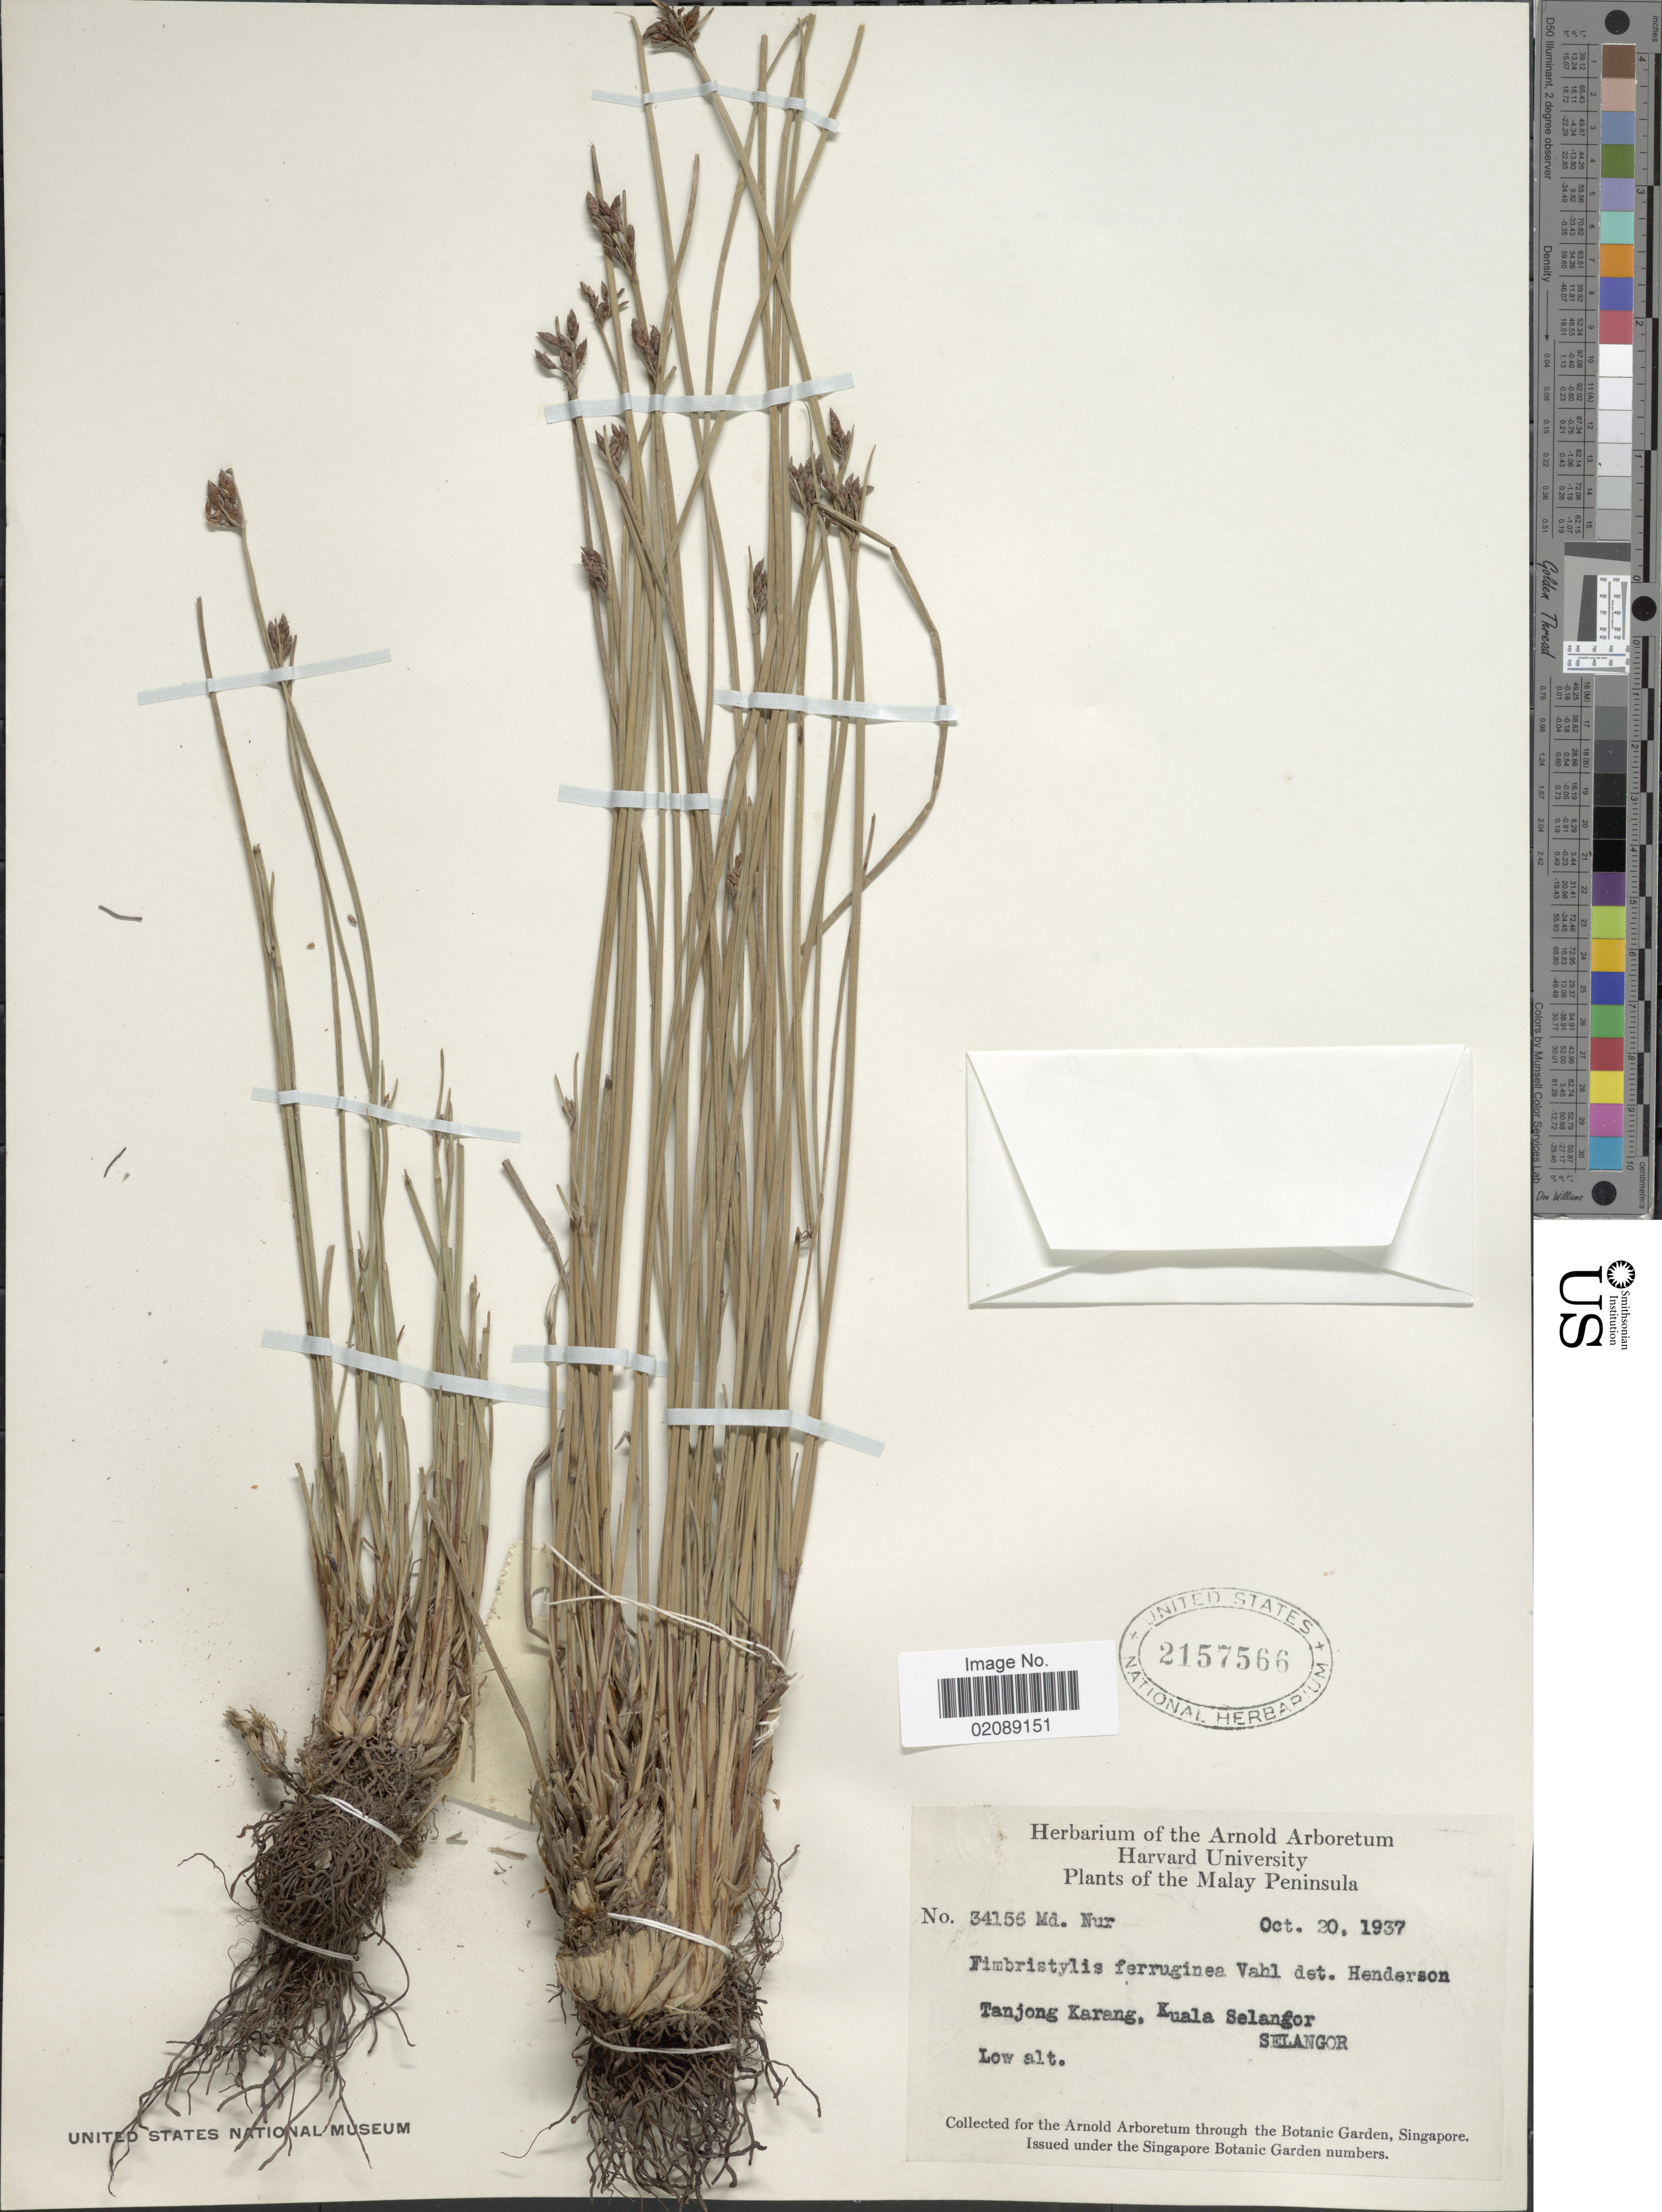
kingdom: Plantae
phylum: Tracheophyta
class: Liliopsida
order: Poales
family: Cyperaceae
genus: Fimbristylis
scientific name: Fimbristylis ferruginea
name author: (L.) Vahl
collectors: M. Nur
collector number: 34156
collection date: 1937-10-20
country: Malaysia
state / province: Selangor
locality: Malay Peninsula, Tanjong Kareng, Kuala Selangor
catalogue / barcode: US 2157566